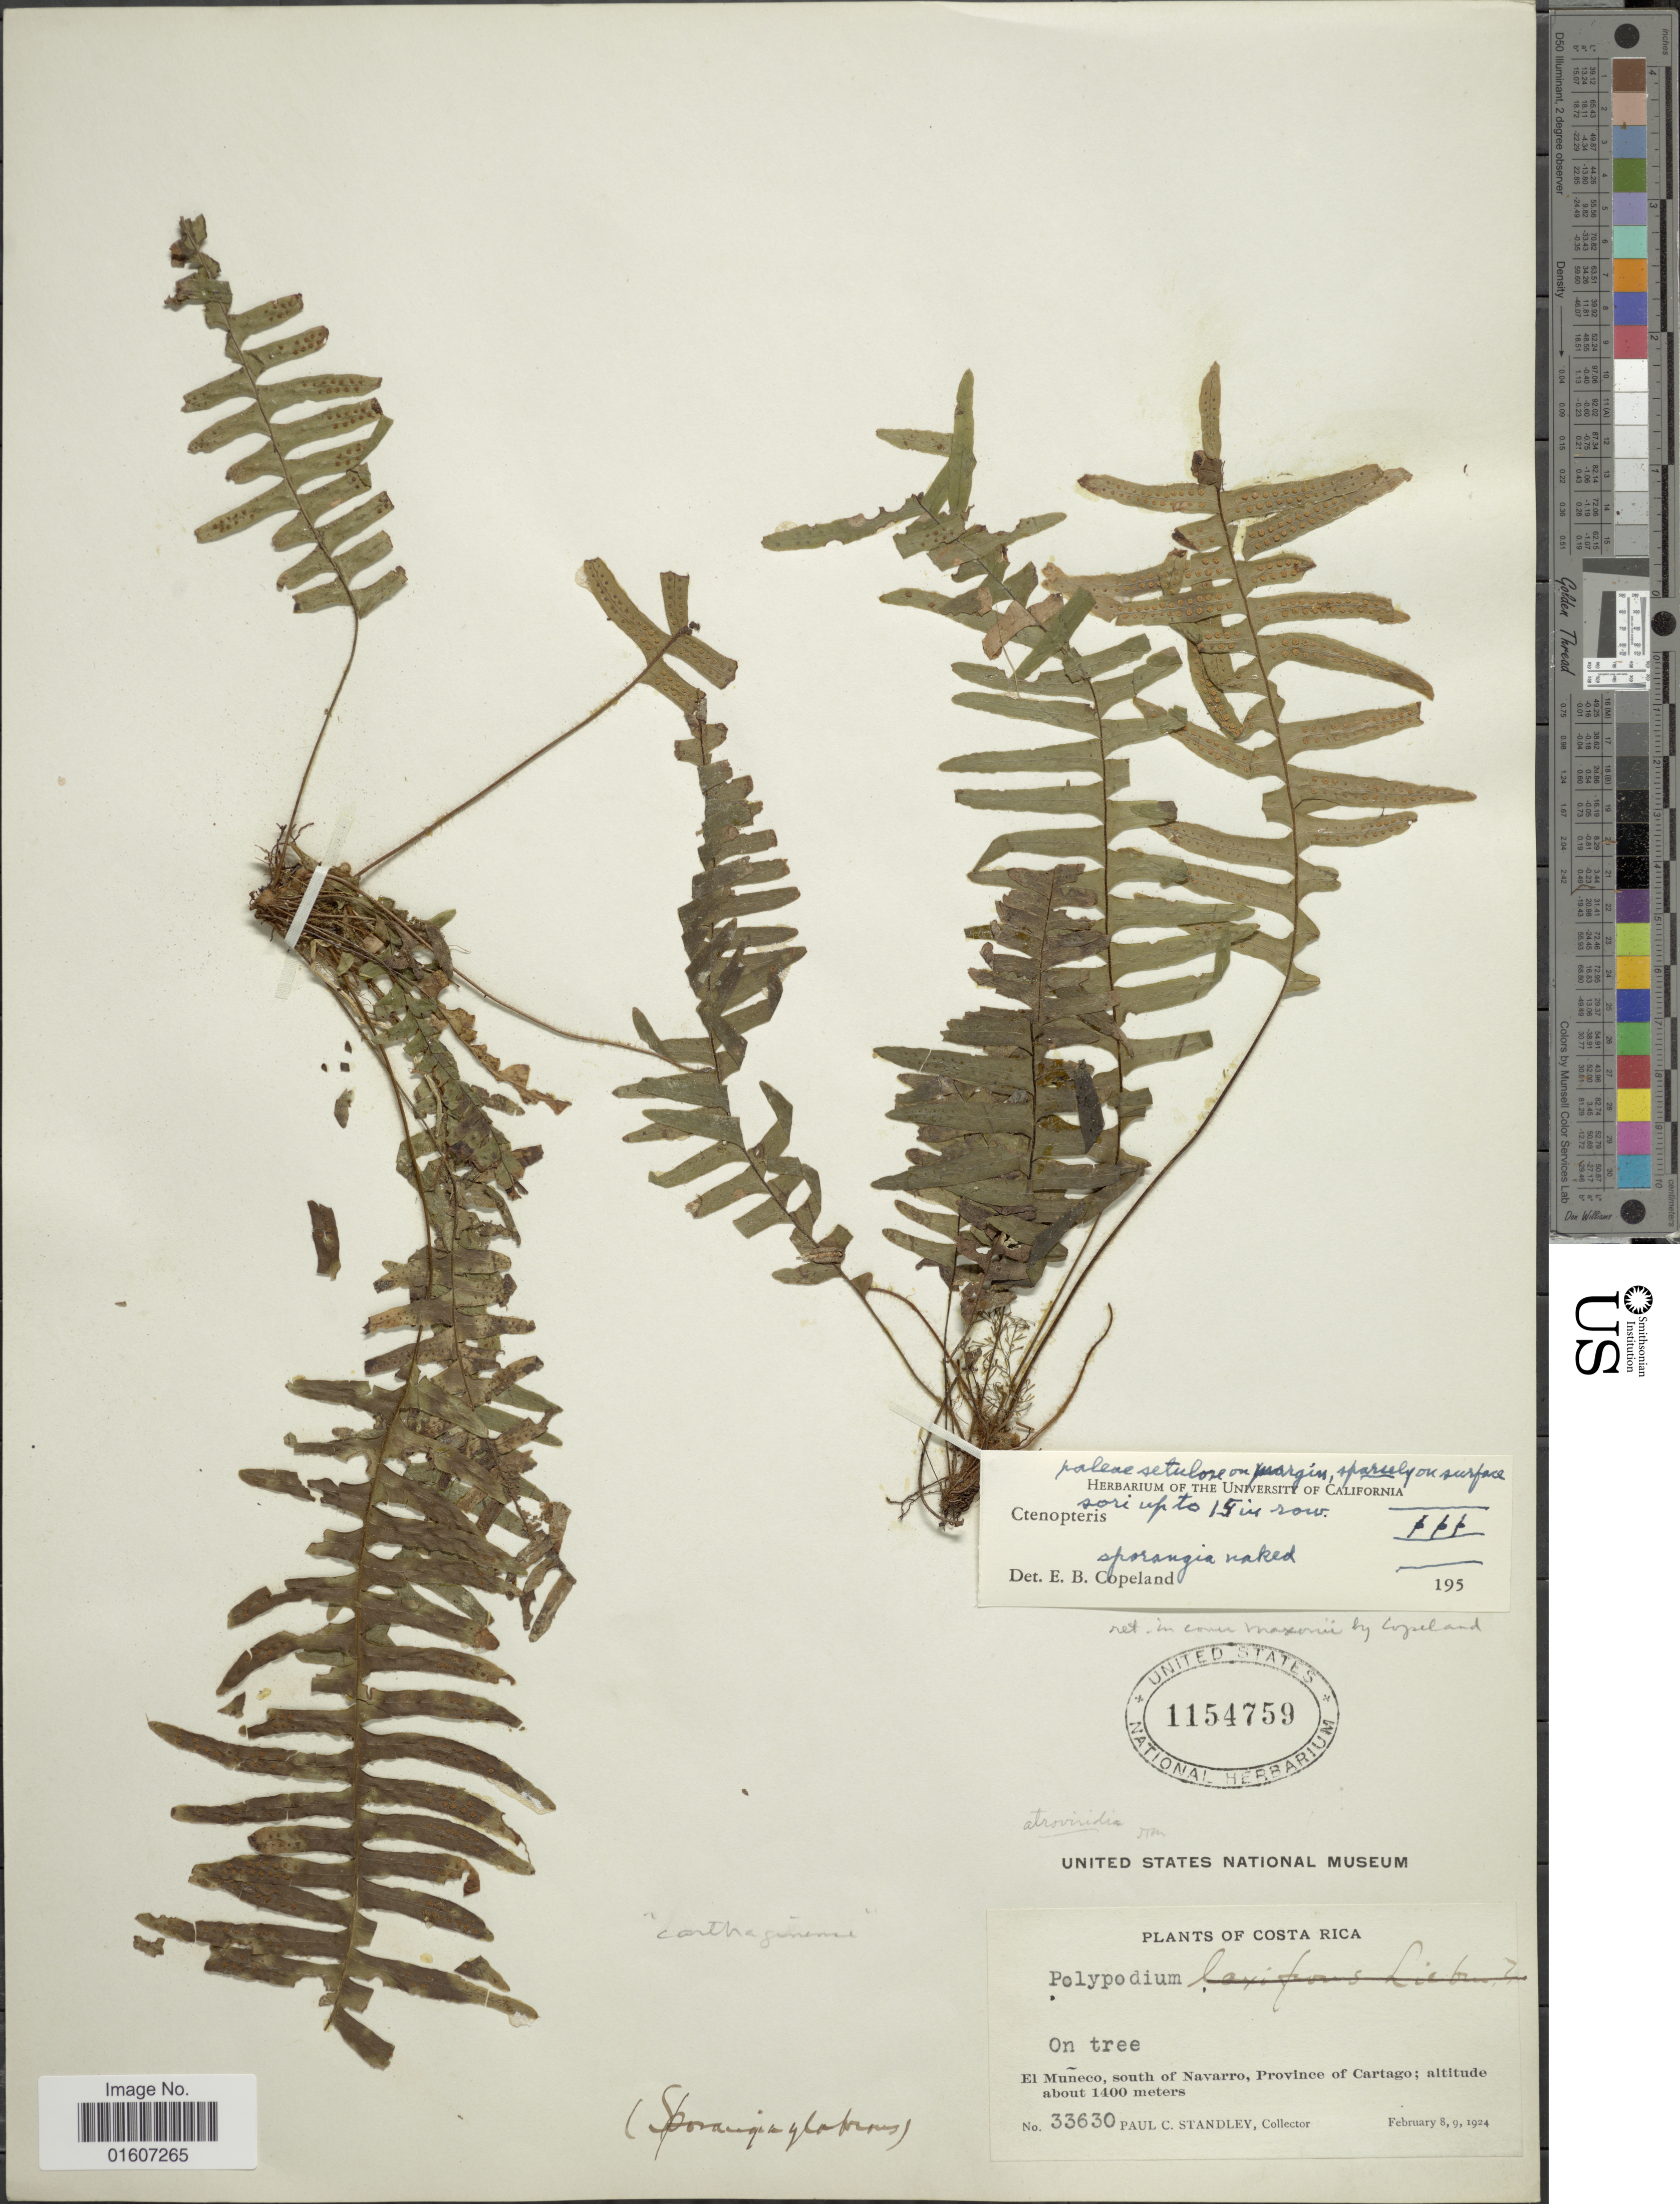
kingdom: Plantae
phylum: Tracheophyta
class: Polypodiopsida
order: Polypodiales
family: Polypodiaceae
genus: Terpsichore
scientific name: Terpsichore atroviridis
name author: (Copel.) A.R. Sm.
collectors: P. C. Standley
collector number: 33630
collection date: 1924-02-08/1924-02-09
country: Costa Rica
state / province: Cartago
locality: El Muñeco, south of Navarro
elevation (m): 1400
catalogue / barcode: US 1154759